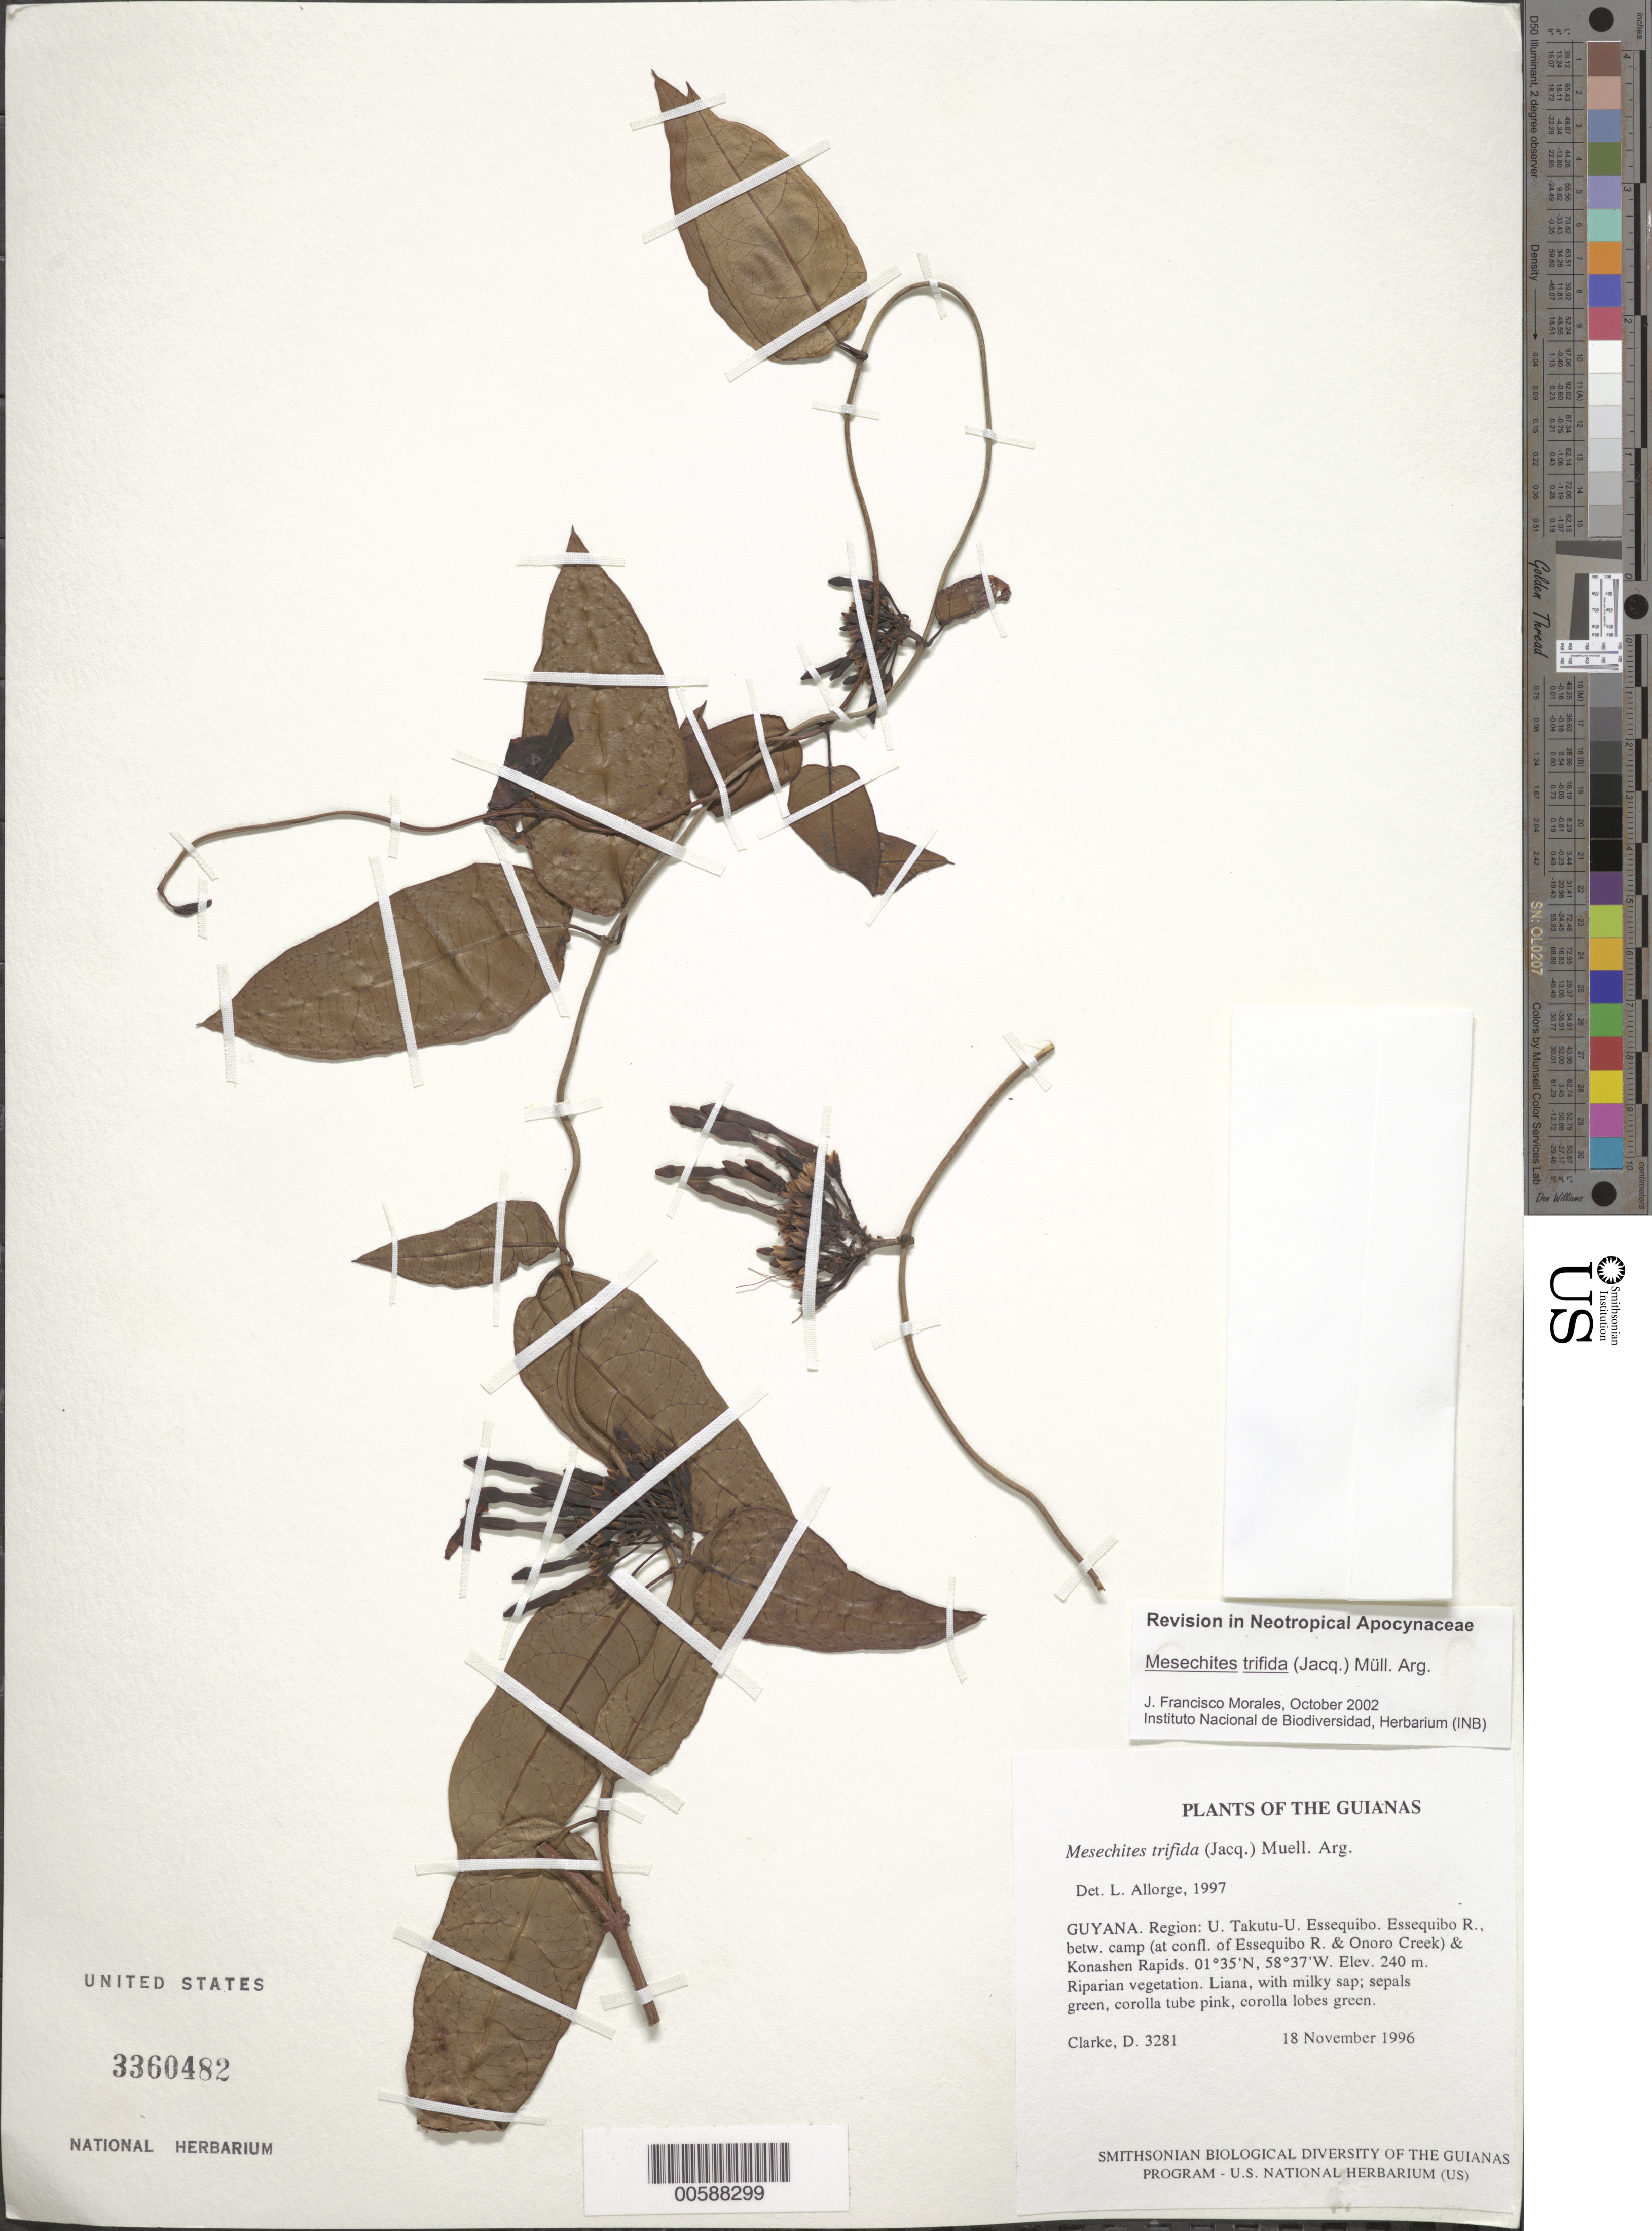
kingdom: Plantae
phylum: Tracheophyta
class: Magnoliopsida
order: Gentianales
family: Apocynaceae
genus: Mesechites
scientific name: Mesechites trifidus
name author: (Jacq.) Müll. Arg.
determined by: Morales, J. F.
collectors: H. D. Clarke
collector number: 3281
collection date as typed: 18 November 1996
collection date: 1996-11-18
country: Guyana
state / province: U. Takutu-U. Essequibo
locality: Essequibo R., betw. camp (at confl. of Essequibo R. & Onoro Creek) & Konashen Rapids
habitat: Riparian vegetation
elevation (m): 240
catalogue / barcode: US 3360482